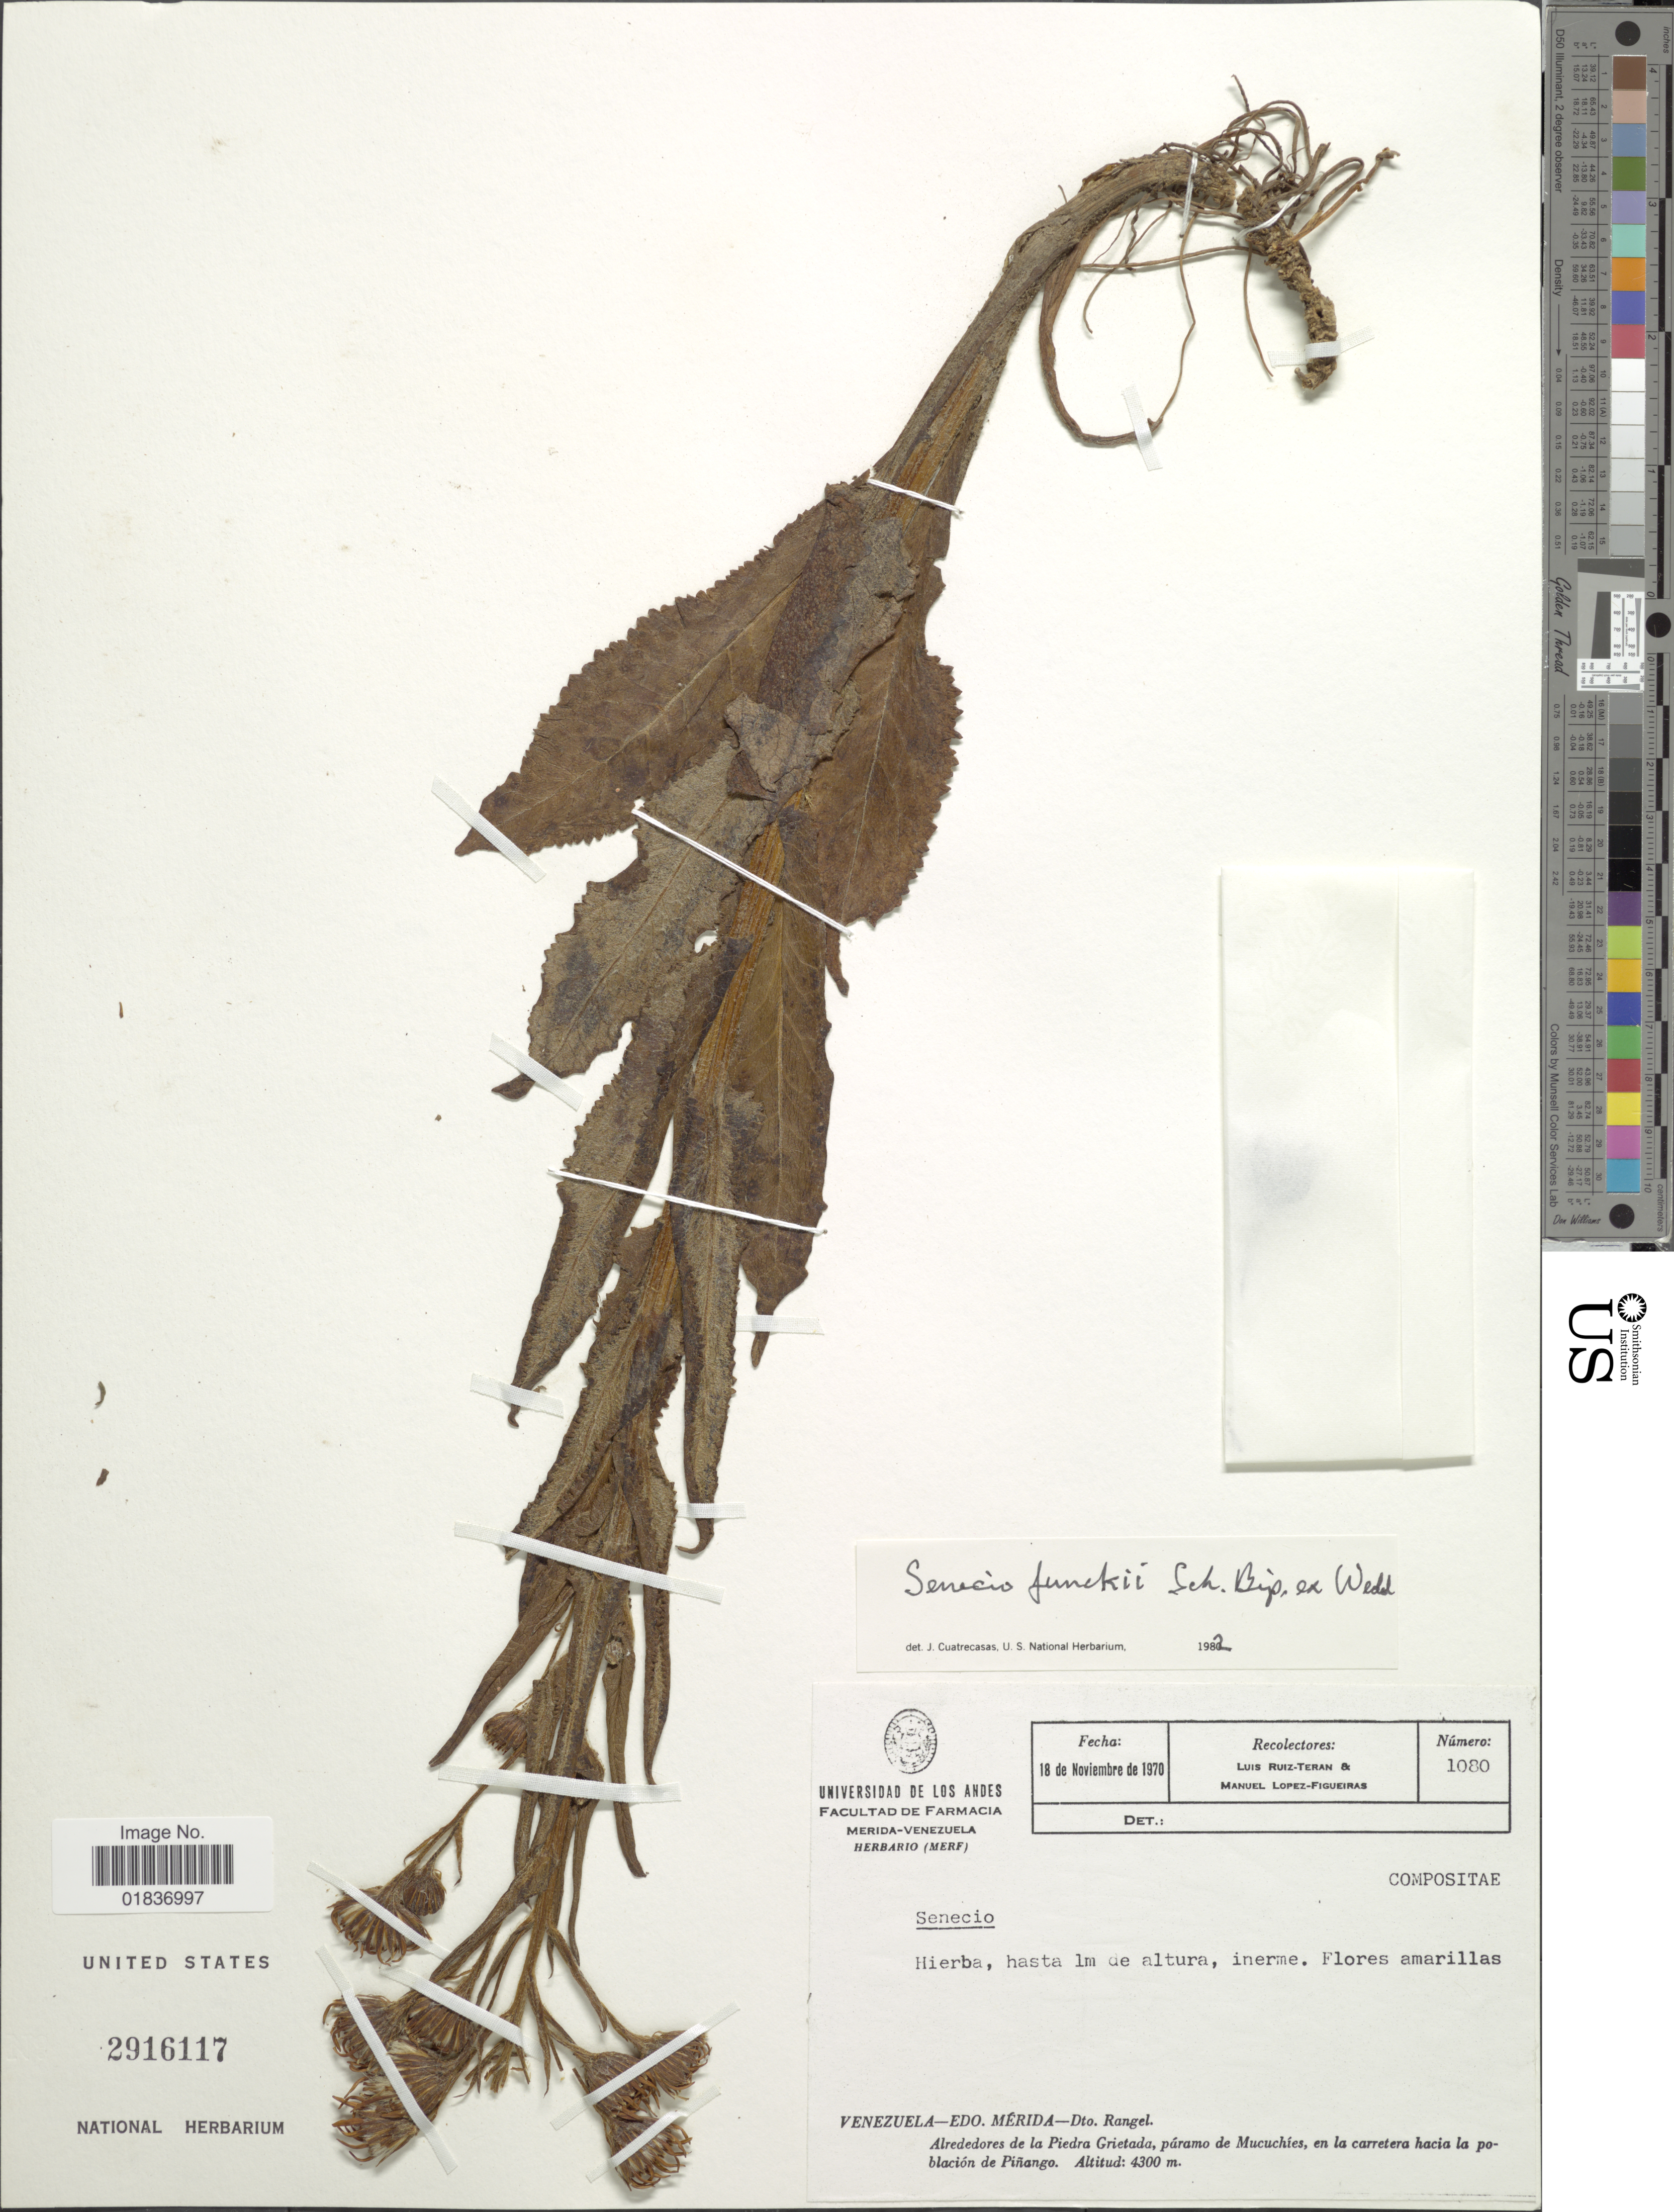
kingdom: Plantae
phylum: Tracheophyta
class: Magnoliopsida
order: Asterales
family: Asteraceae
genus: Senecio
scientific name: Senecio funckii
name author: (Sch. Bip. ex Wedd.) Cuatrec.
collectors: L. Teran & M. Lopéz-F.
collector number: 1080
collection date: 1970-11-18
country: Venezuela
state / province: Mérida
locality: Edo. Merida-Dto. Rangel. Alrededores de la Piedra Grietada, paramo de Mucuchies, en la carretera hacia la poblacion de Piñango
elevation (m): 4300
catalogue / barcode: US 2916117